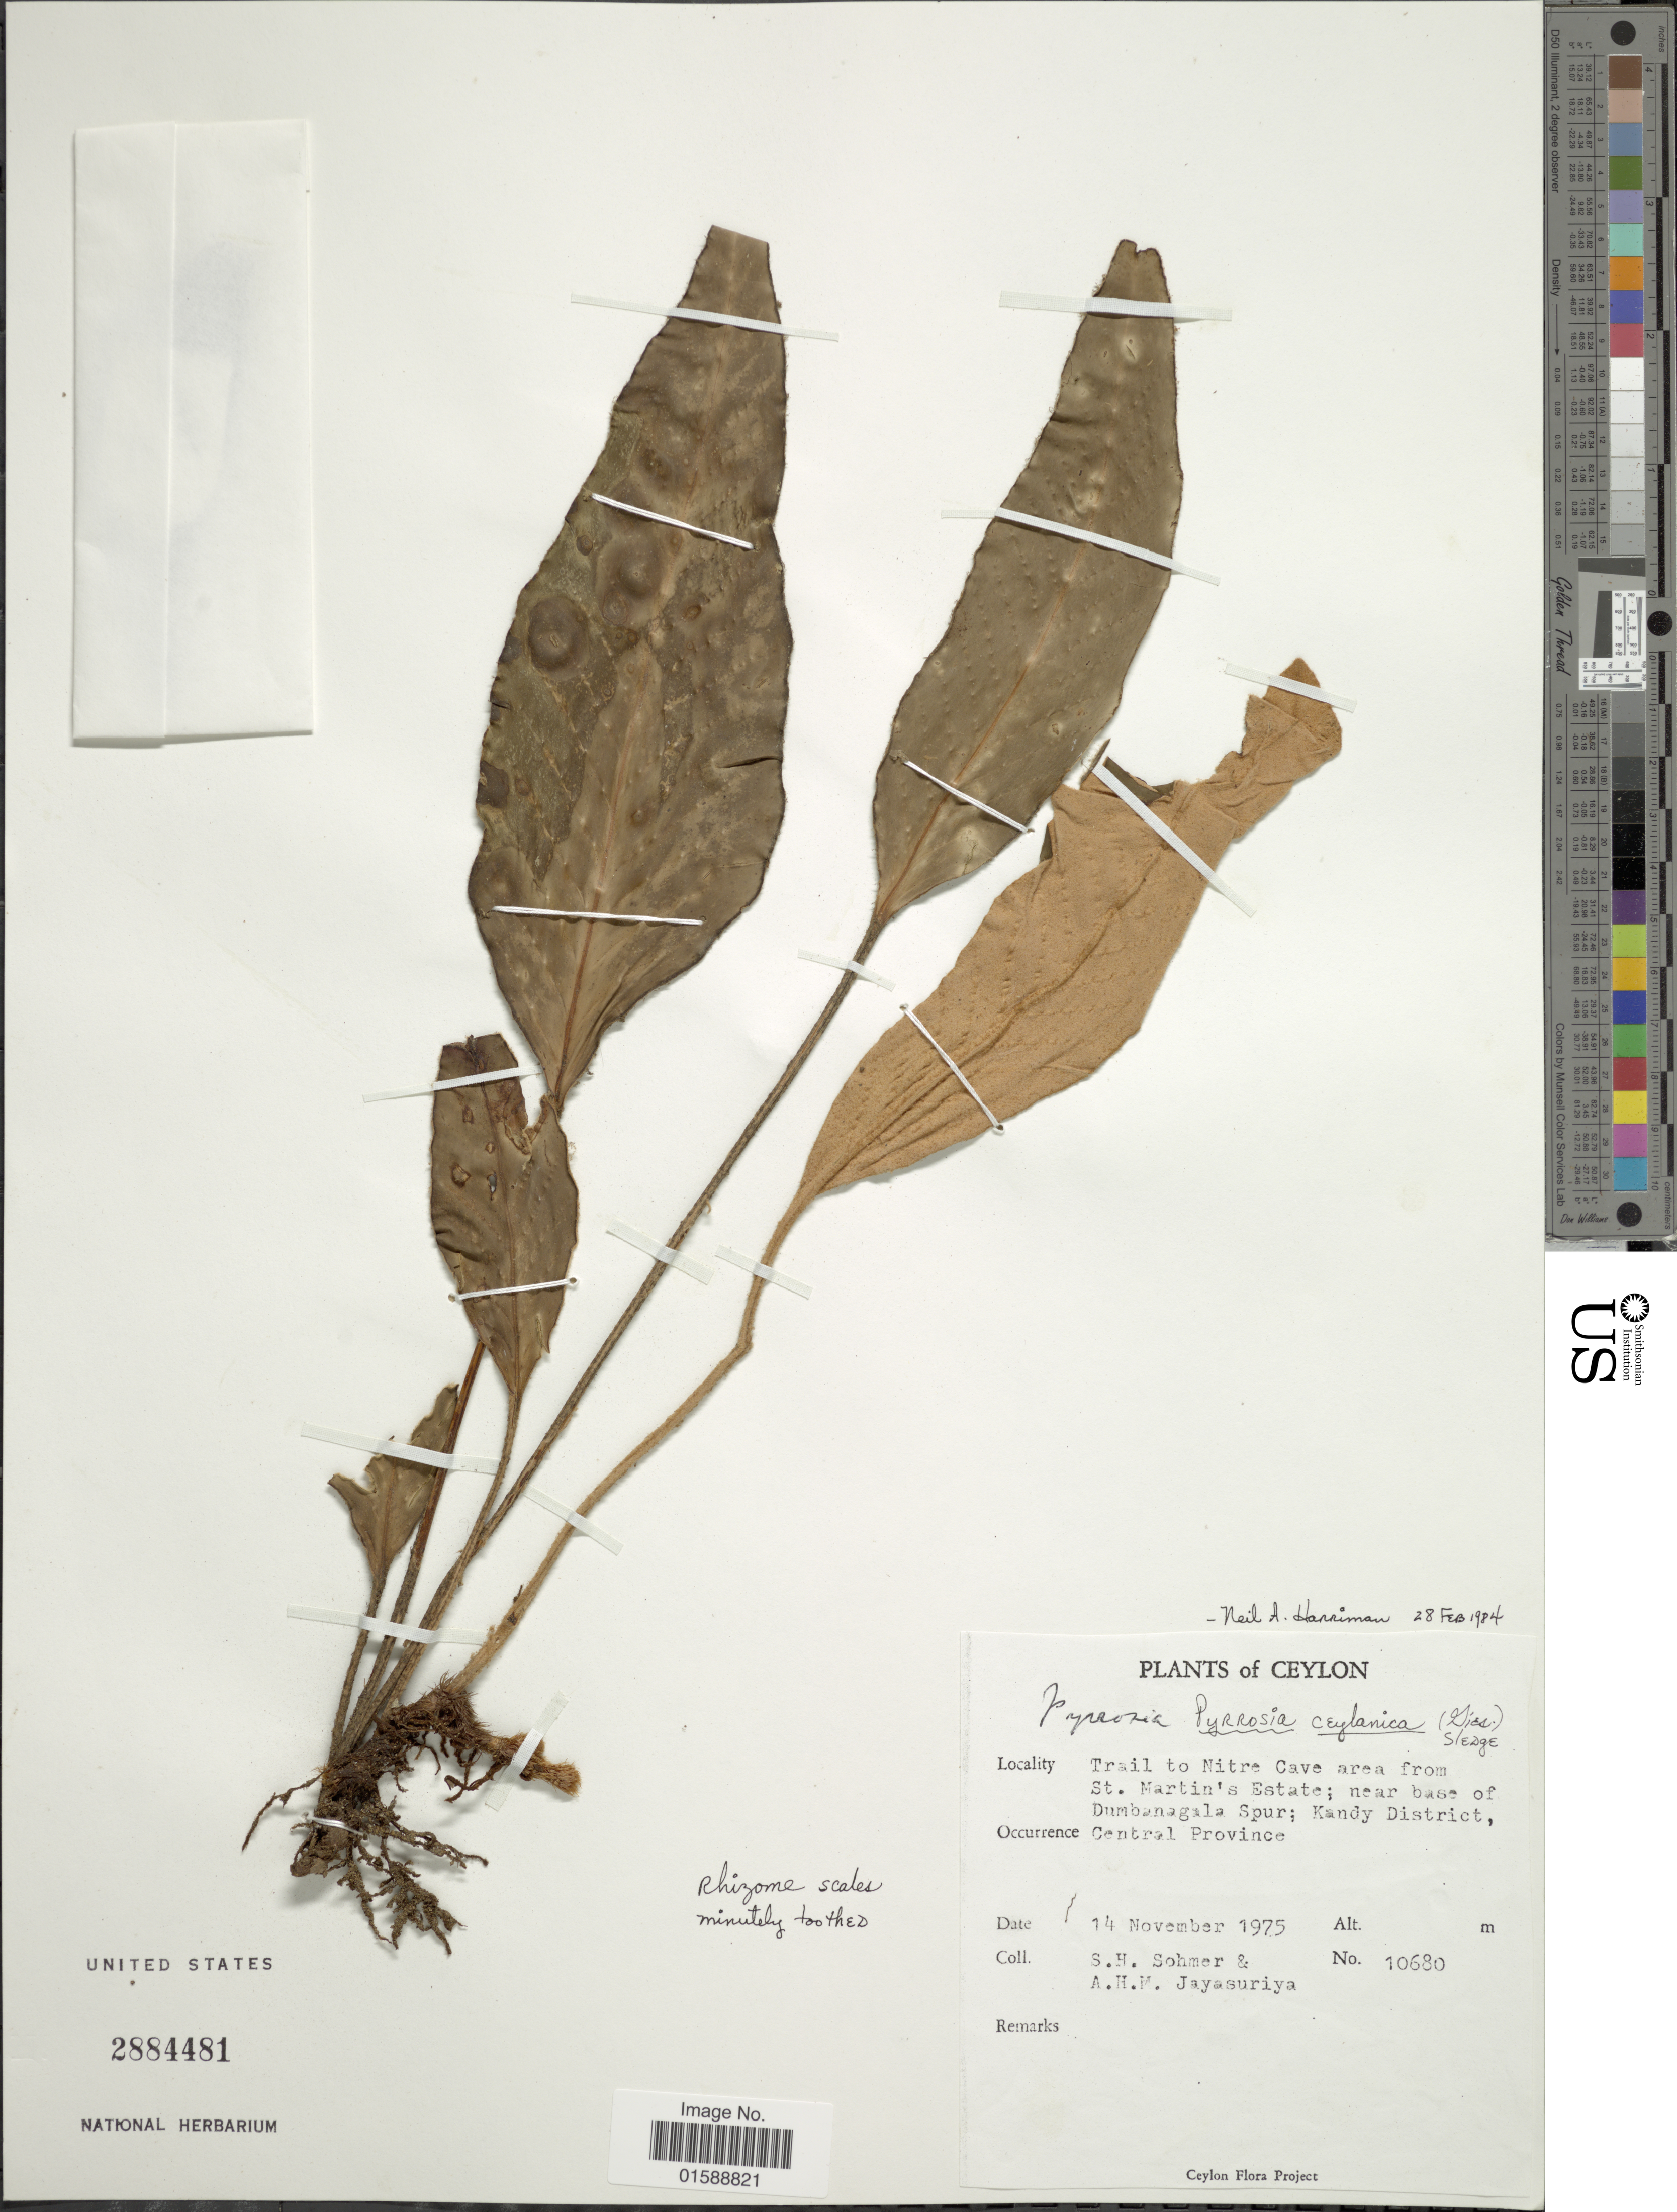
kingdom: Plantae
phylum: Tracheophyta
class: Polypodiopsida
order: Polypodiales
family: Polypodiaceae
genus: Pyrrosia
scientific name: Pyrrosia ceylanica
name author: (Giesenh.) Sledge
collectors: S. H. Sohmer & A. H. Jayasuriya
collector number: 10680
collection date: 1975-11-14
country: Sri Lanka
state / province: Central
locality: Ceylon. Trail to Nitre Cave area from St. Martin's Estate; near base of Dumbanagala Spur; Kandy District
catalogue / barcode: US 2884481